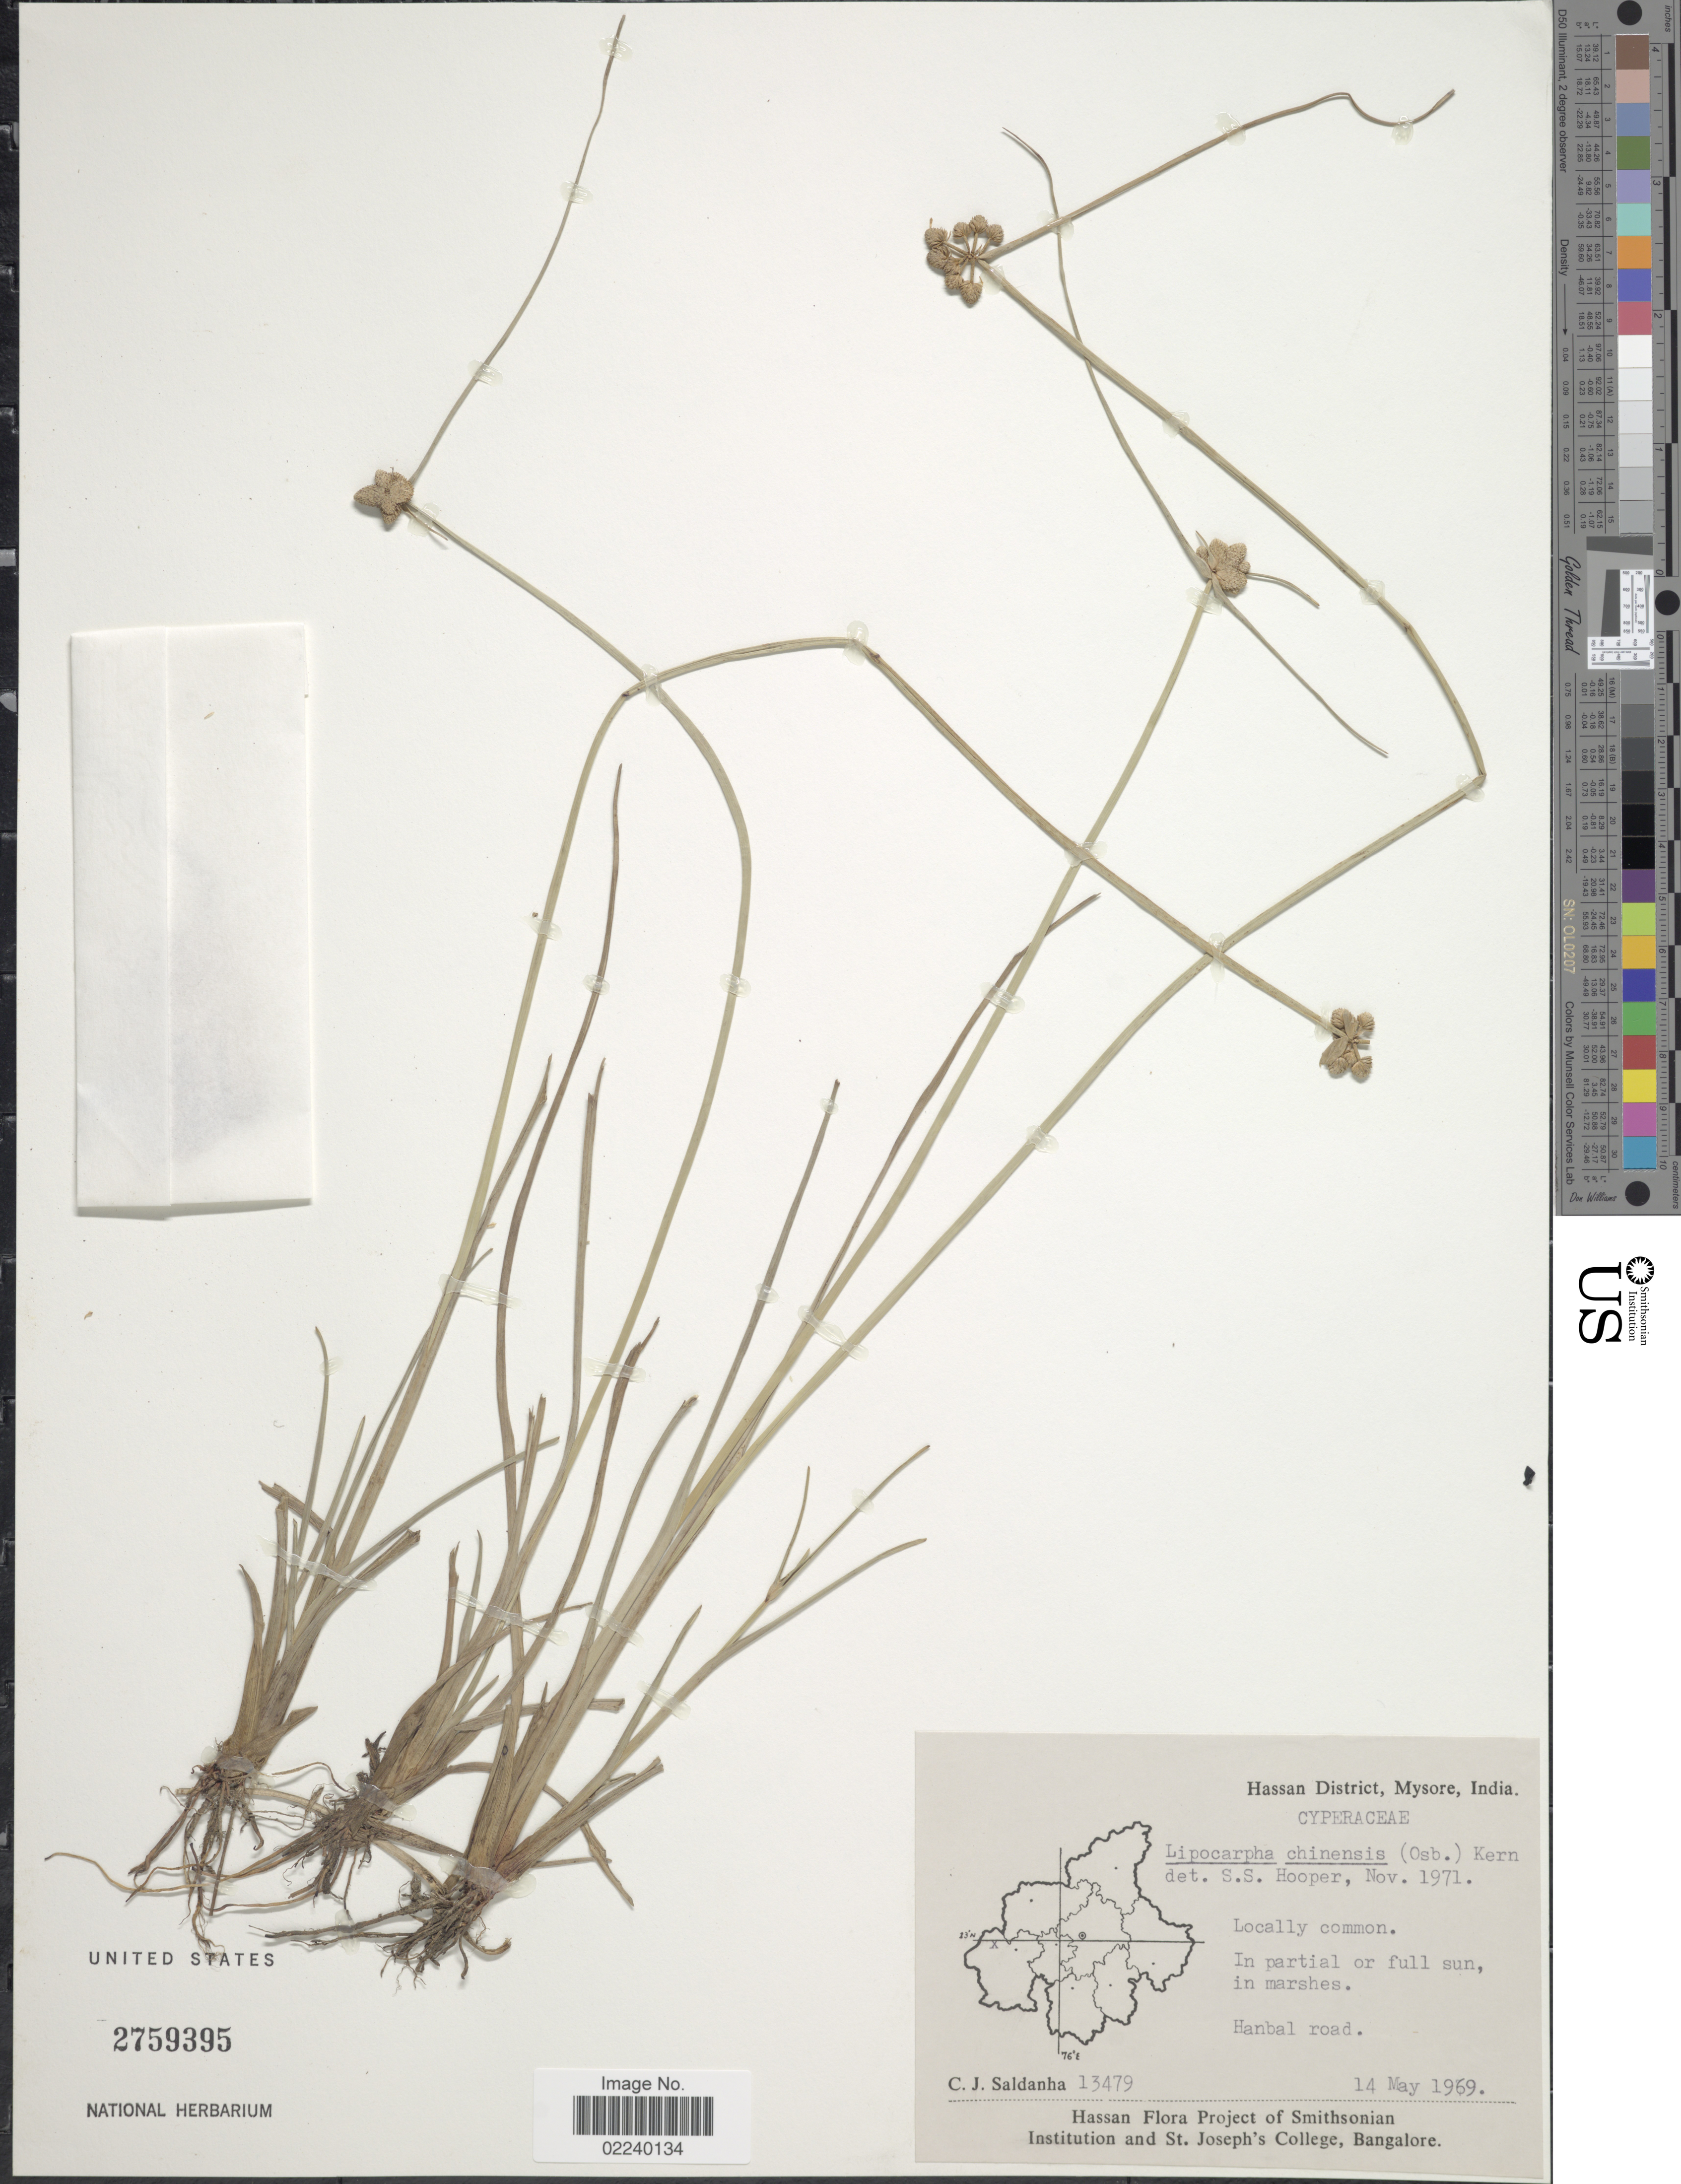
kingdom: Plantae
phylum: Tracheophyta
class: Liliopsida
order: Poales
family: Cyperaceae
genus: Cyperus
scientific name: Cyperus albescens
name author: (Steud.) Larridon & Govaerts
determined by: Strong, M. T., (US), Smithsonian Institution - National Museum of Natural History (UNITED STATES)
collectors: C. J. Saldanha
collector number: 13479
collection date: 1969-05-14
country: India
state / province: Karnataka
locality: Hassan District, Mysore, Hanbal road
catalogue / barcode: US 2759395